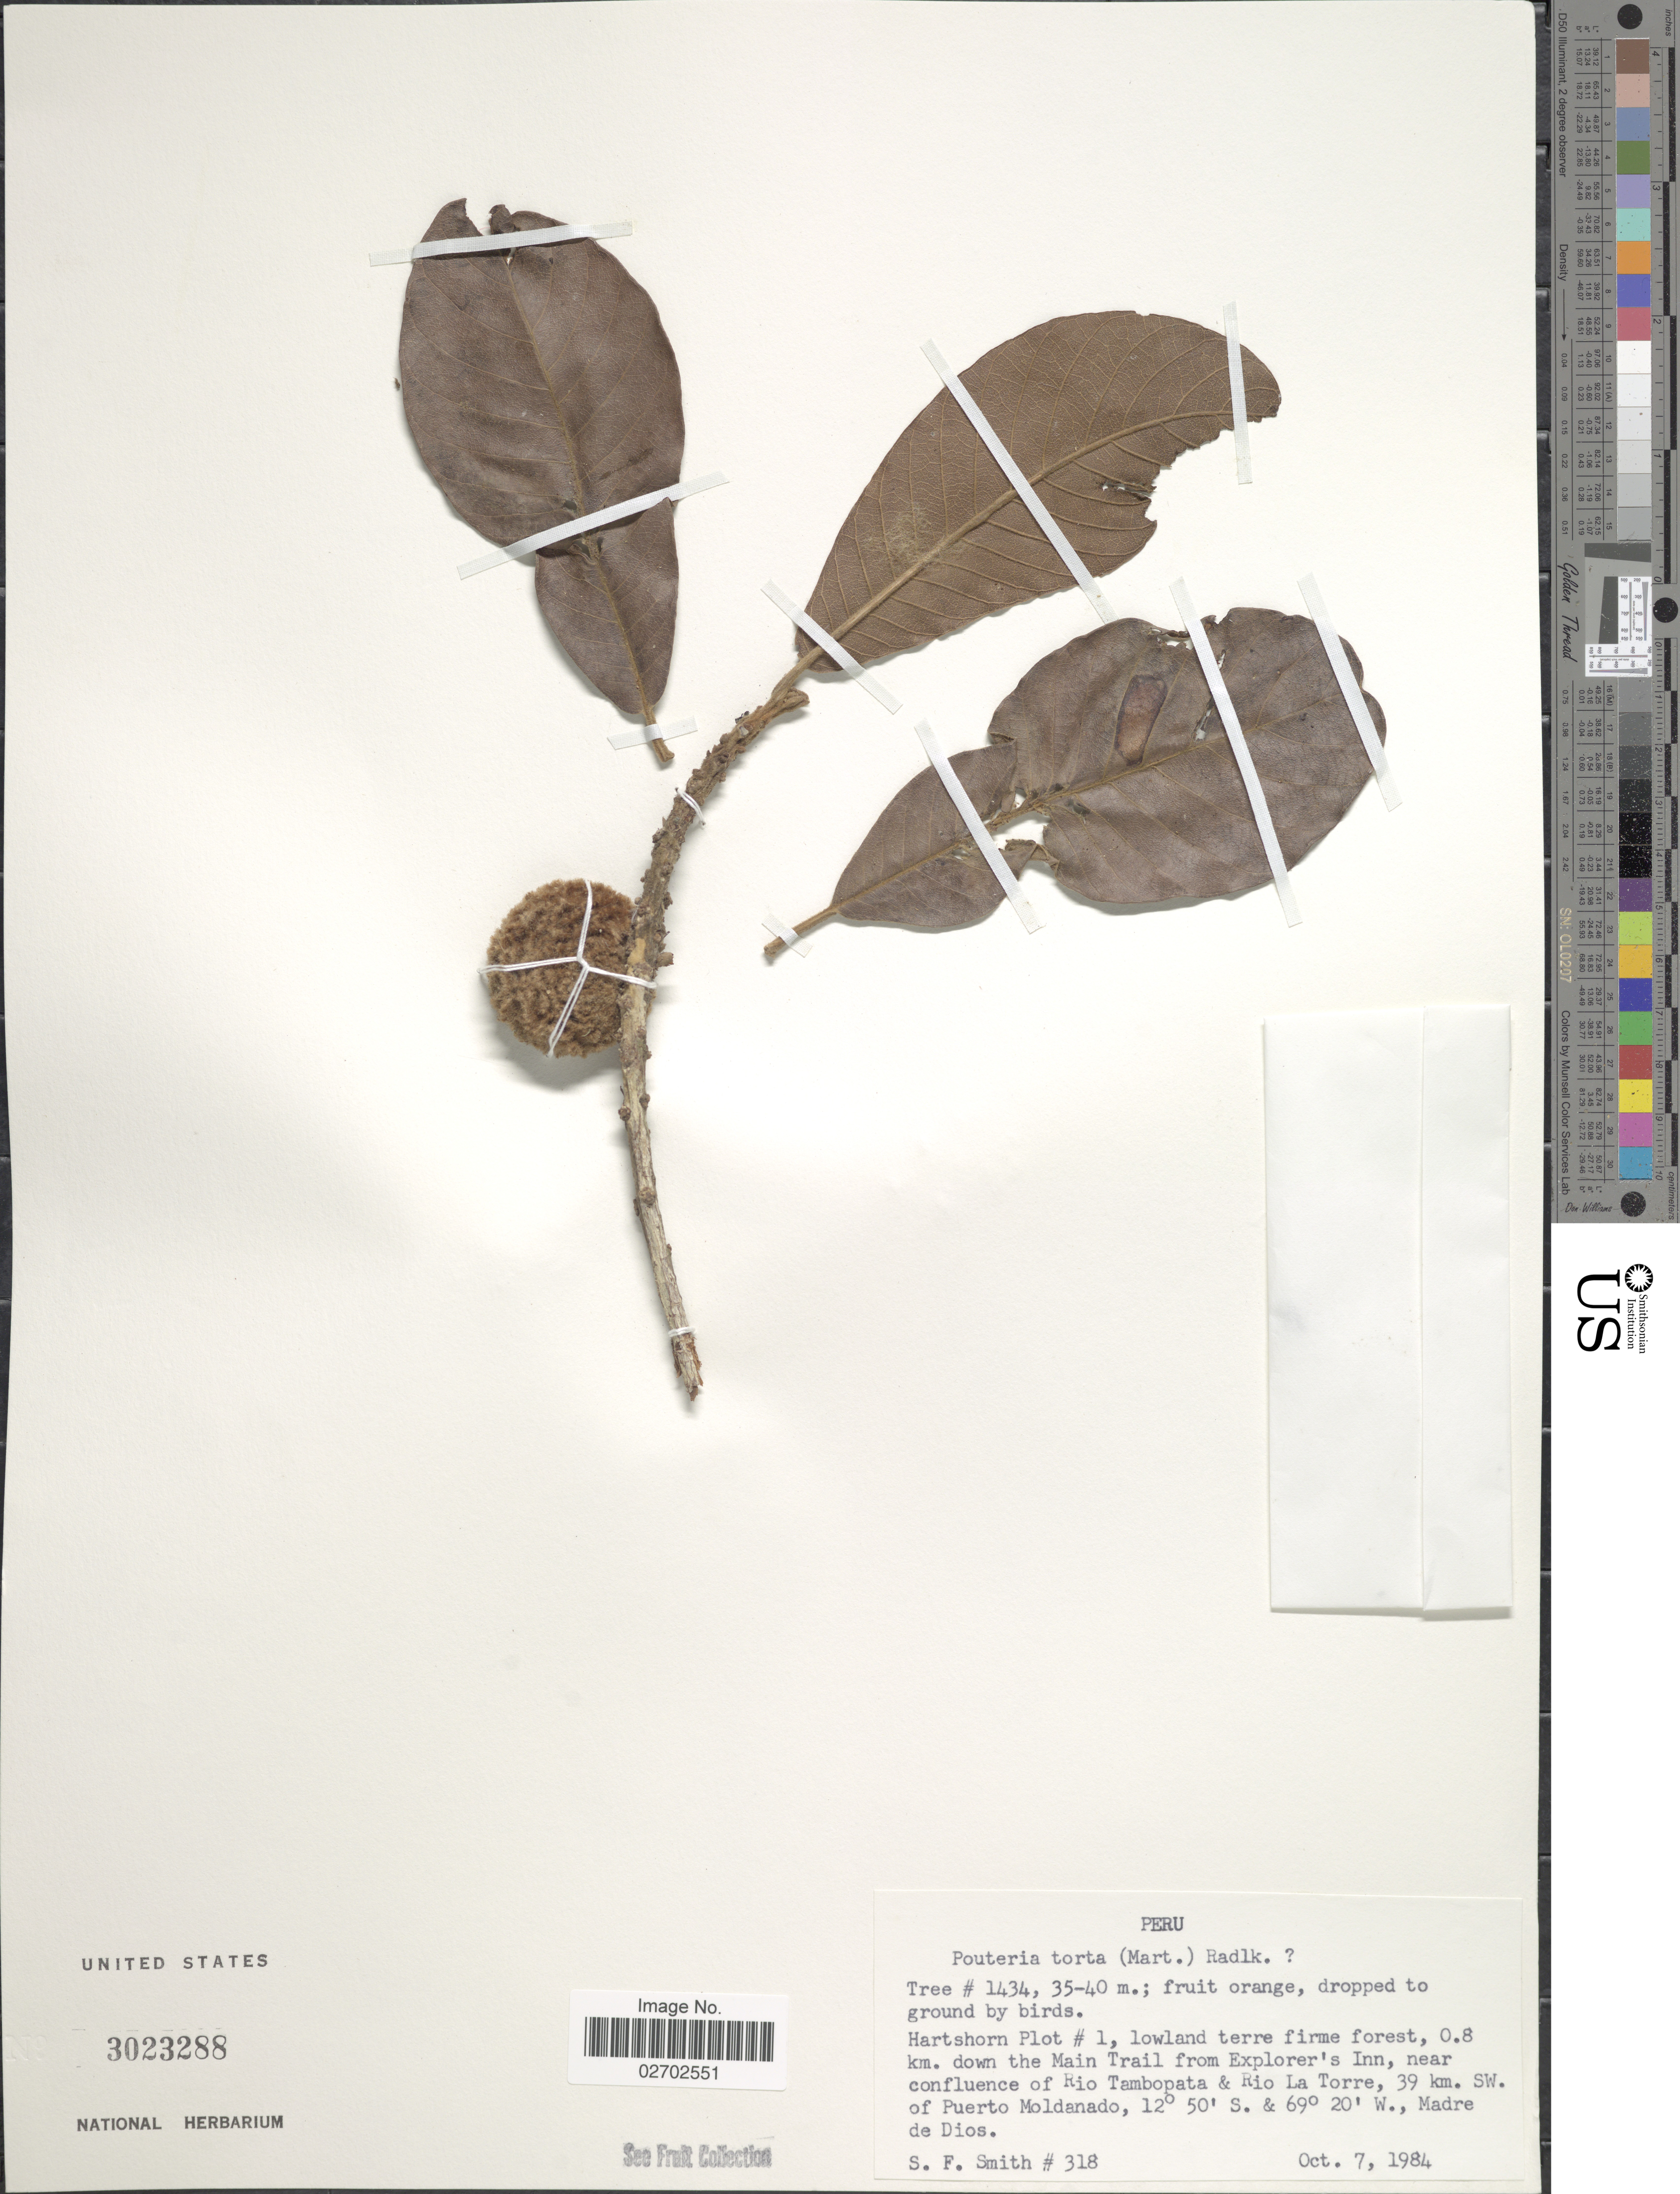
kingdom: Plantae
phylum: Tracheophyta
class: Magnoliopsida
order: Ericales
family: Sapotaceae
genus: Pouteria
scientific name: Pouteria torta subsp. glabra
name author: T.D. Penn.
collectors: S.F. Smith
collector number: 318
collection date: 1984-10-07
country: Peru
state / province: Madre de Dios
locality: Hartshorn Plot # 1, 0.8 km. down the Main Trail from Explorer's Inn. near confluence of Rio Tambopata & Rio La Torre, 39 km. SW. of Puerto Moldanado.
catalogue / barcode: US 3023288